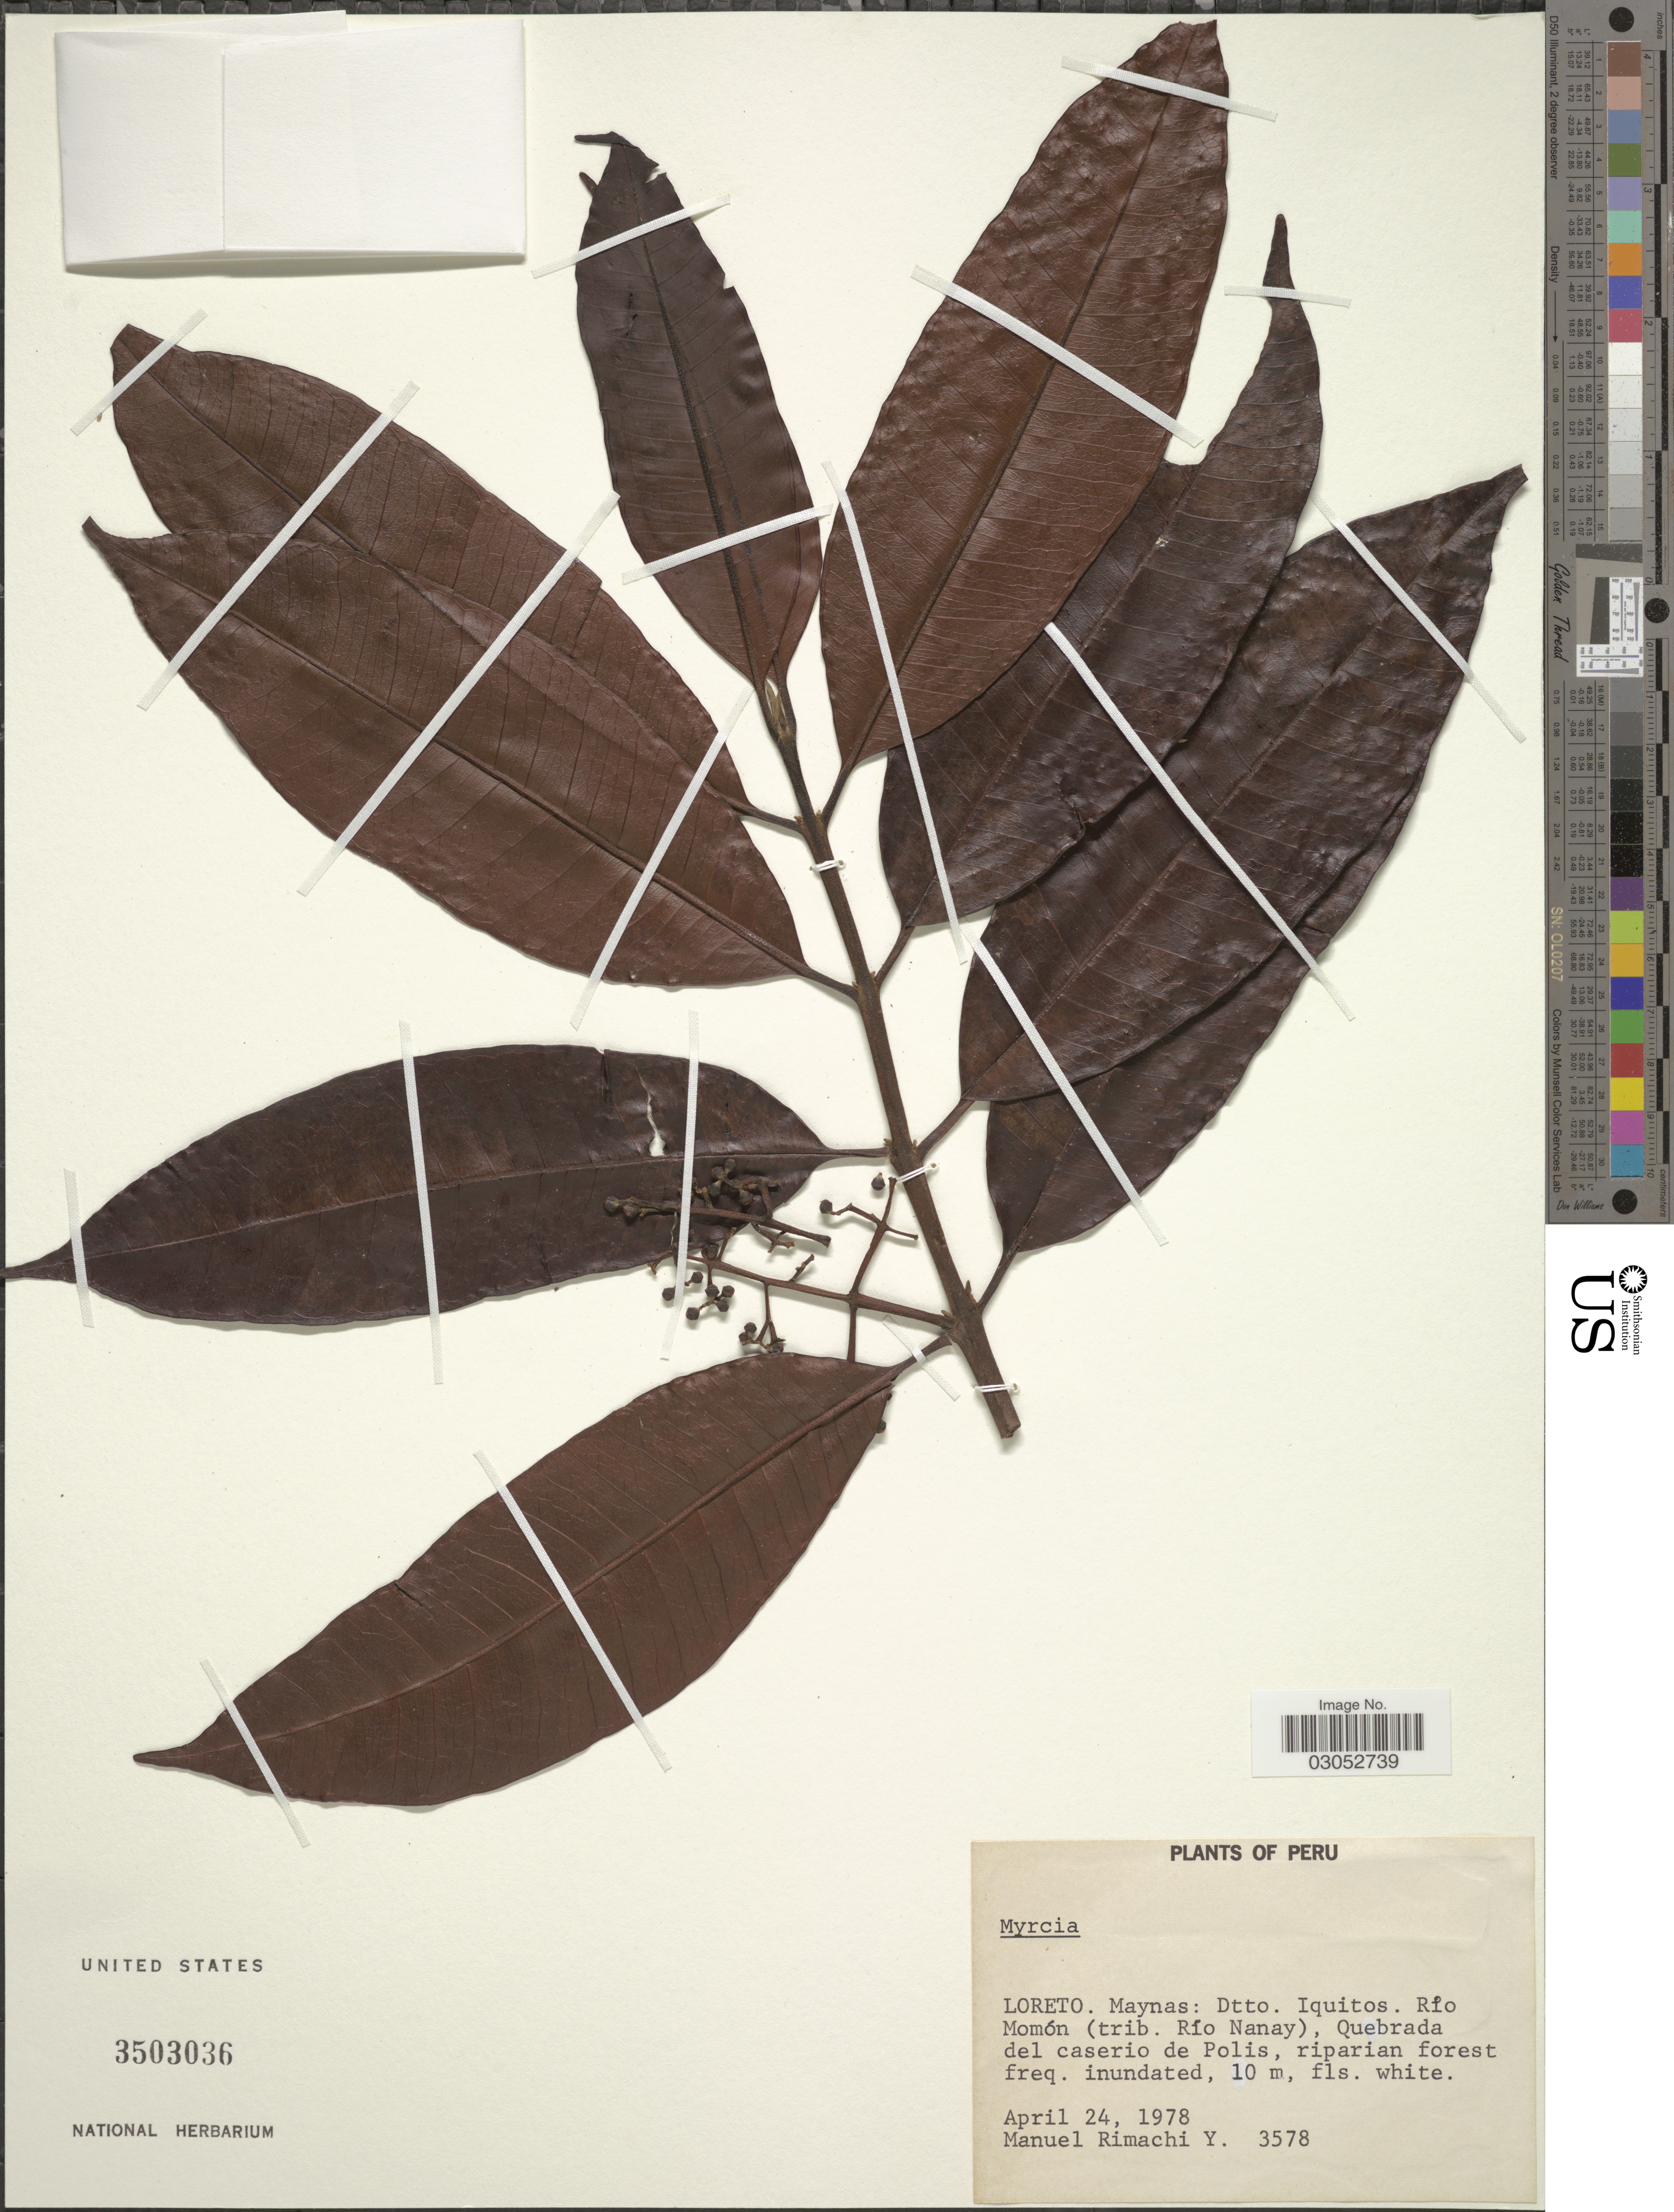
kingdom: Plantae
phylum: Tracheophyta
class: Magnoliopsida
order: Myrtales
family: Myrtaceae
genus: Myrcia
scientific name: Myrcia sp.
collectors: M. Rimachi Y.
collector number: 3578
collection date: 1978-04-24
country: Peru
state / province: Loreto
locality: Maynas: Dtto. Iquitos. Rio Momón (trib. Río Nanay), Quebrada del caserio de Polis.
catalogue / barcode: US 3503036